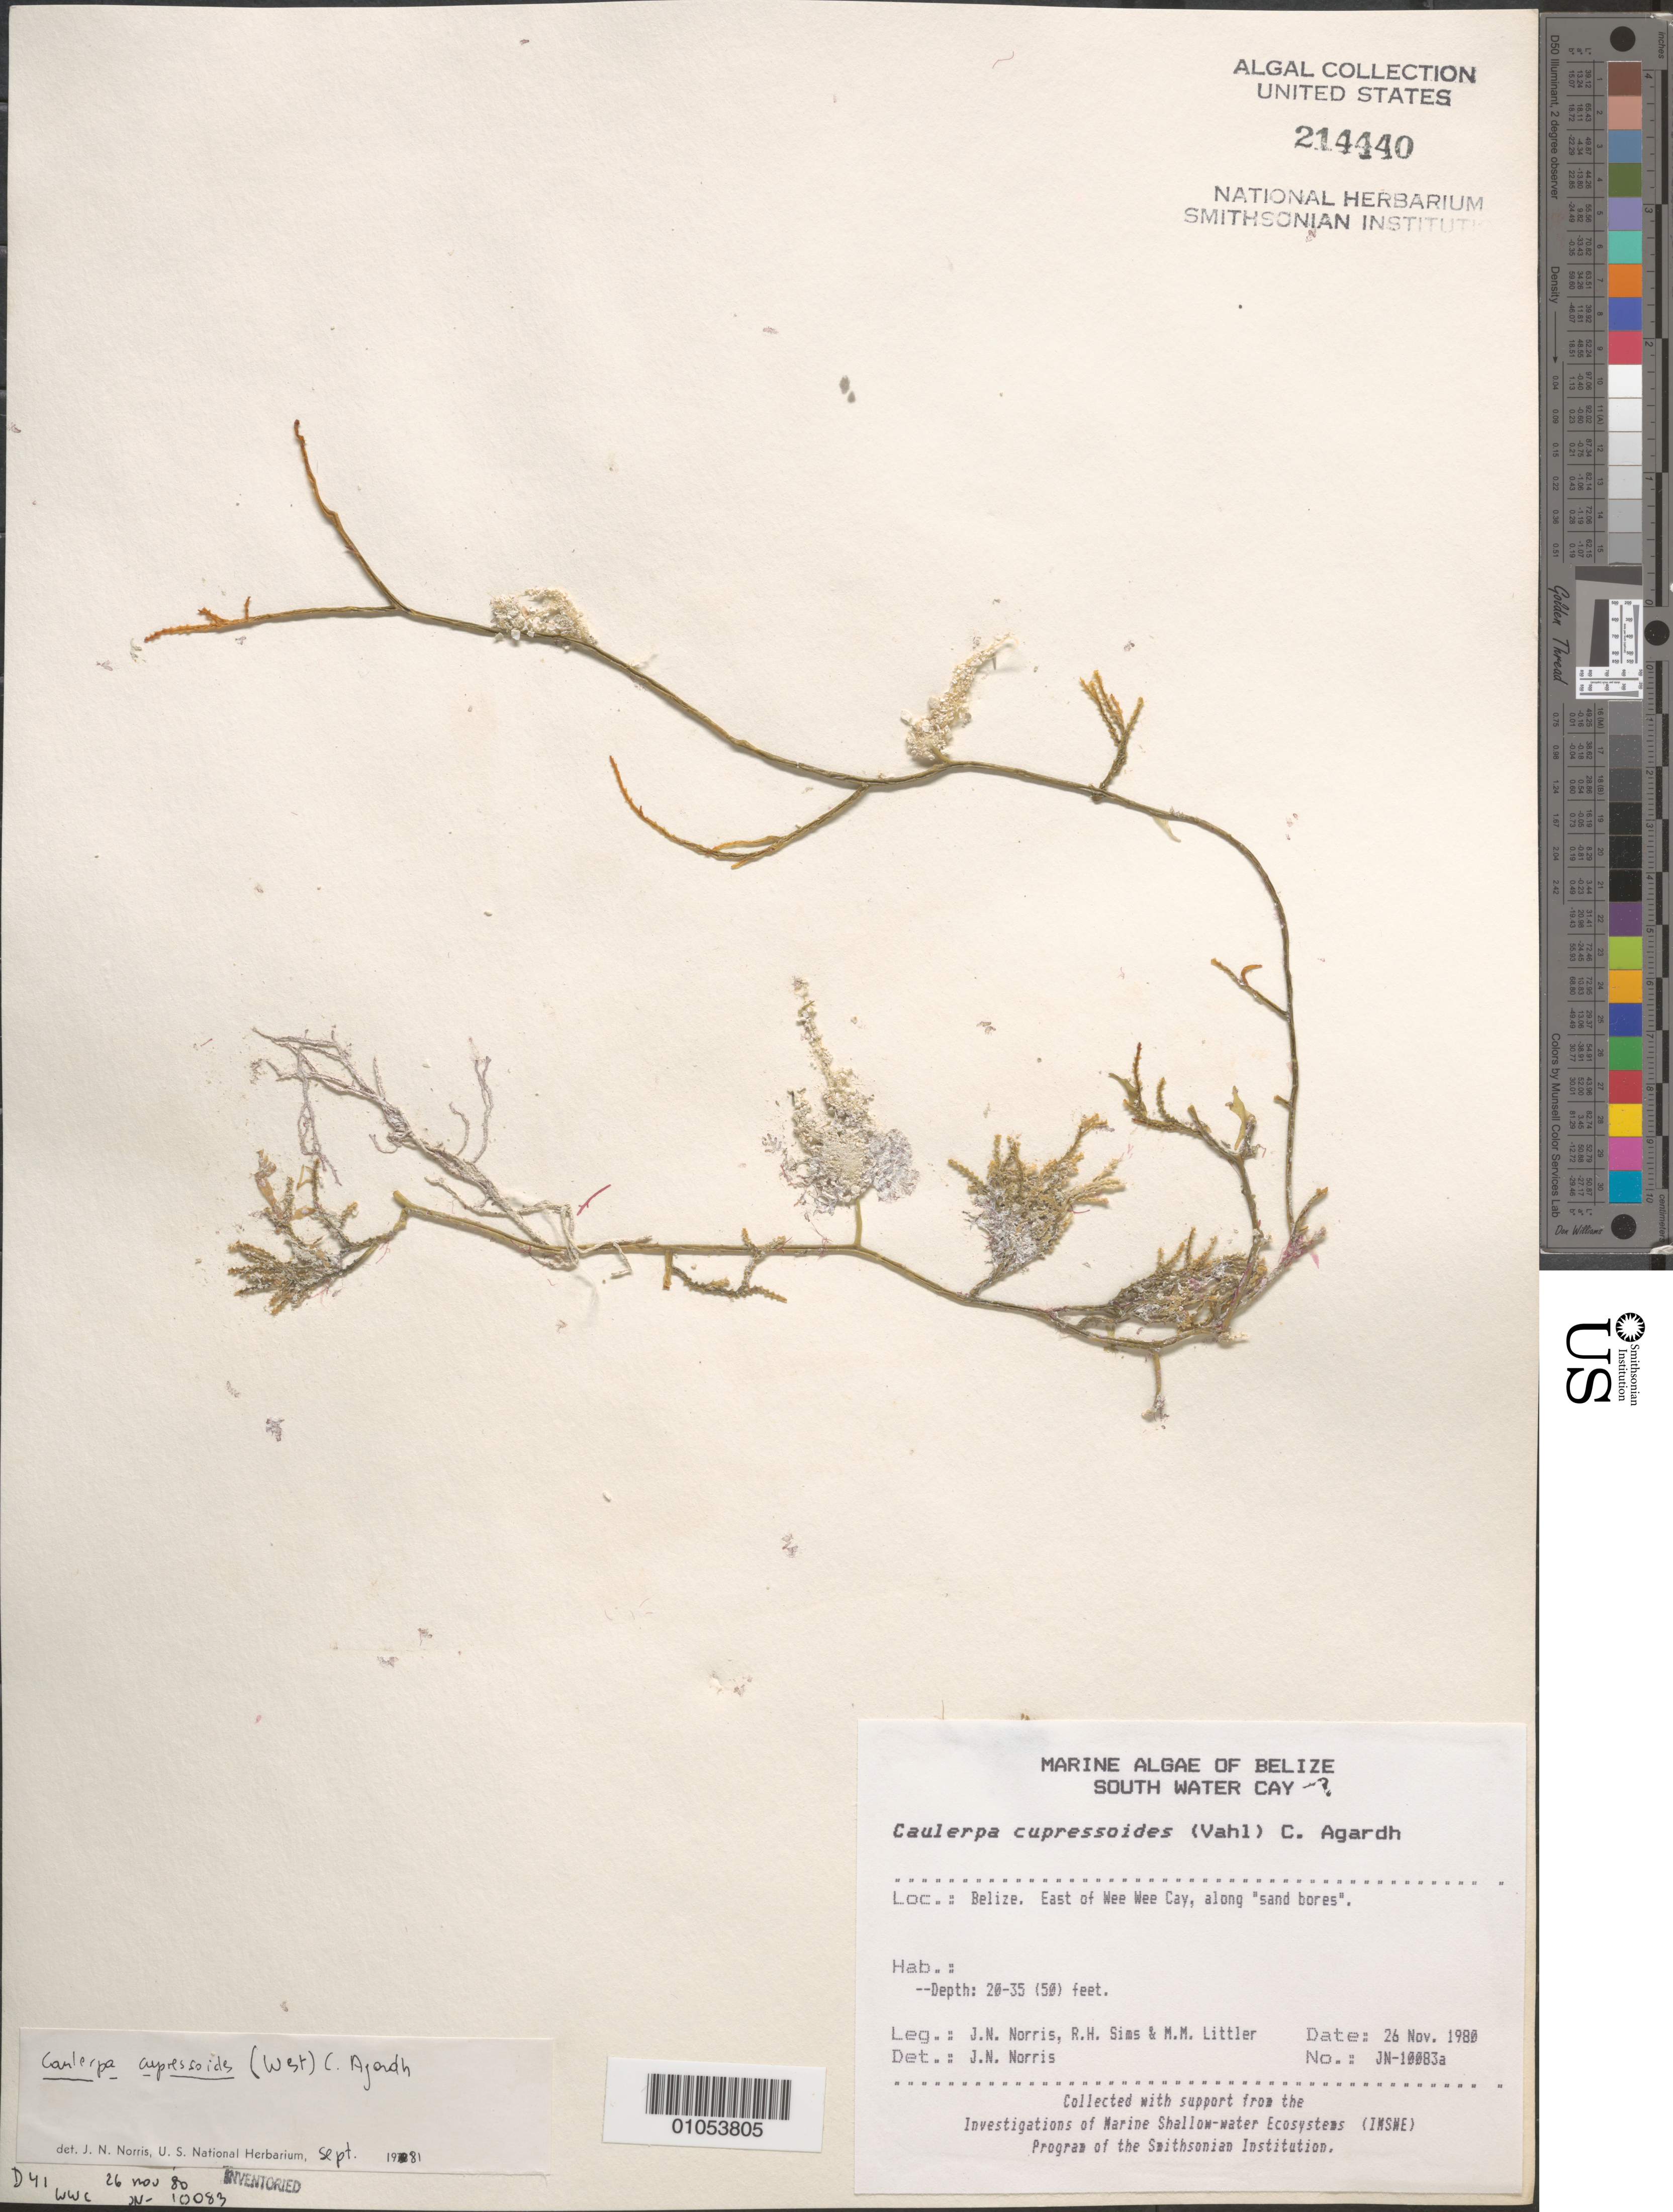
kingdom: Plantae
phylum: Chlorophyta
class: Ulvophyceae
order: Bryopsidales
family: Caulerpaceae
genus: Caulerpa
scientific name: Caulerpa cupressoides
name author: (Vahl) C. Agardh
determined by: Norris, James N.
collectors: J. N. Norris, R. H. Sims & M. M. Littler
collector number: JN-10083a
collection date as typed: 26 Nov 1980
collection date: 1980-11-26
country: Belize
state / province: Stann Creek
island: Wee Wee Cay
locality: East of Wee Wee Cay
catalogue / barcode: US 214440